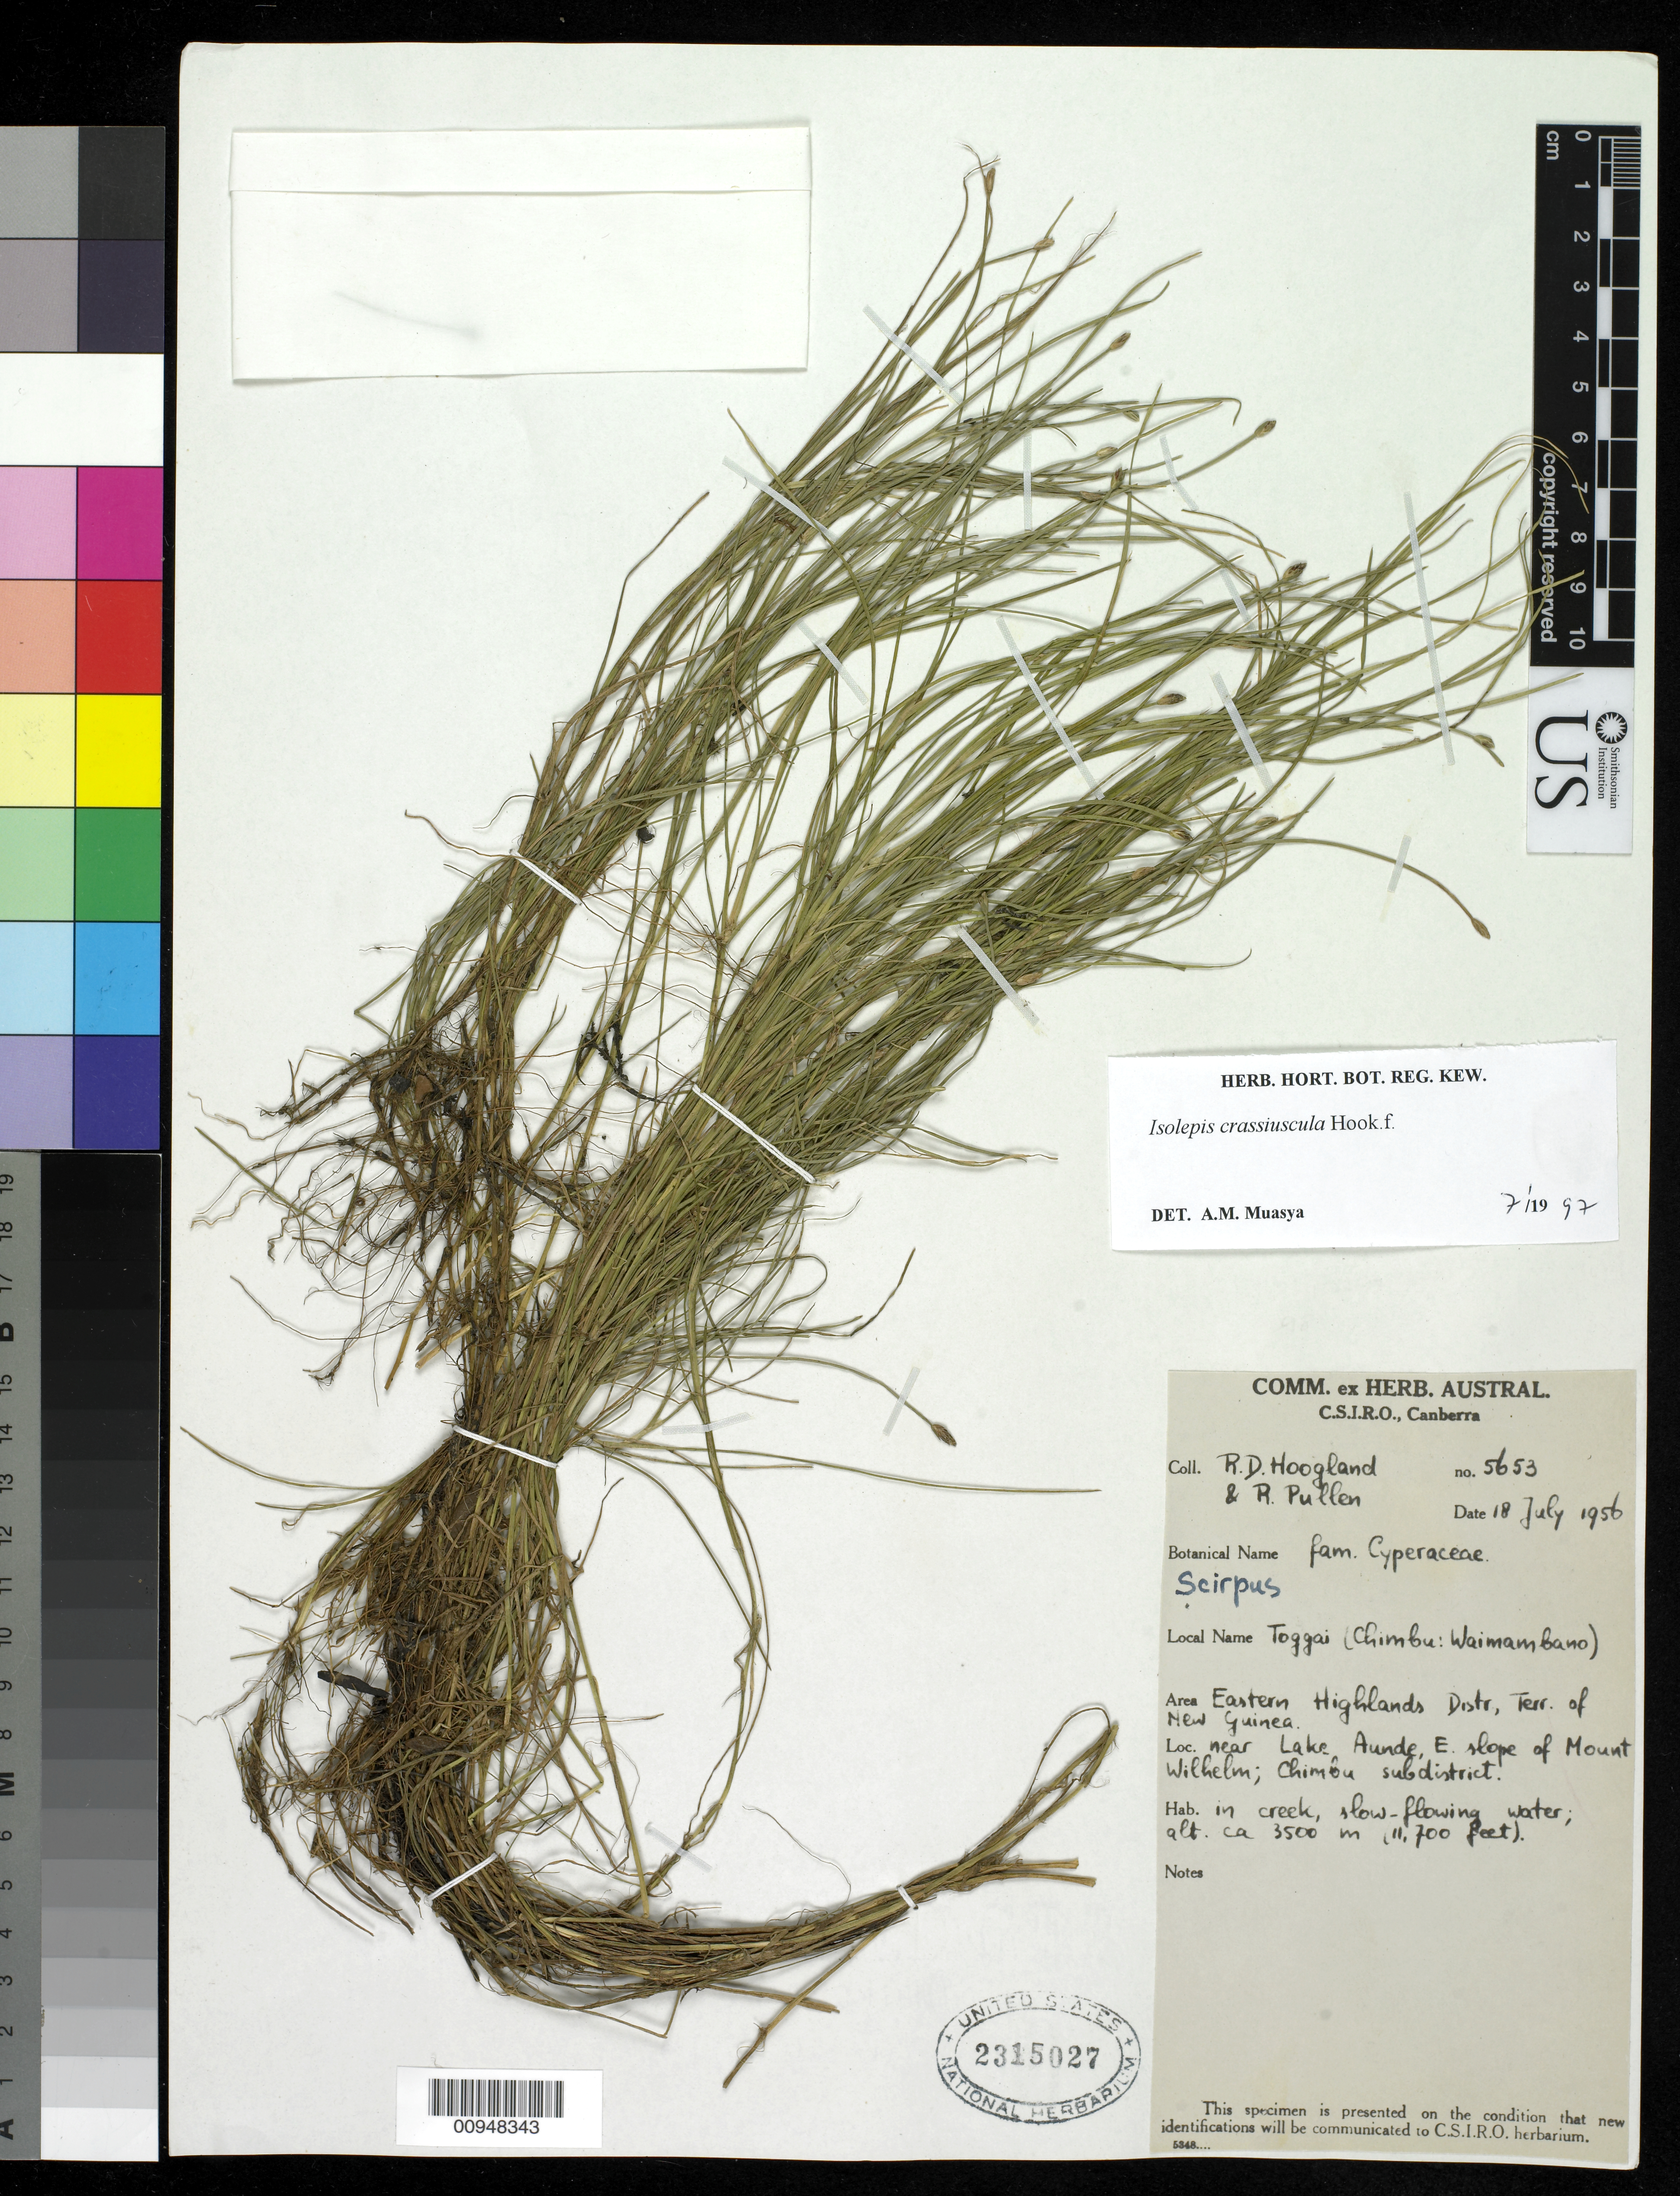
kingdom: Plantae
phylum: Tracheophyta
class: Liliopsida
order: Poales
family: Cyperaceae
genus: Isolepis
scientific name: Isolepis crassiuscula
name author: Hook. f.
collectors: R. D. Hoogland & R. Pullen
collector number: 5653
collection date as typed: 18 Jul 1956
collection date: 1956-07-18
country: Papua New Guinea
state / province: Eastern Highlands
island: New Guinea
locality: Near Lake Aunde, E slope of Mount Wilhelm, Chimbu Subdistrict.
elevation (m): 3500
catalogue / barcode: US 2315027